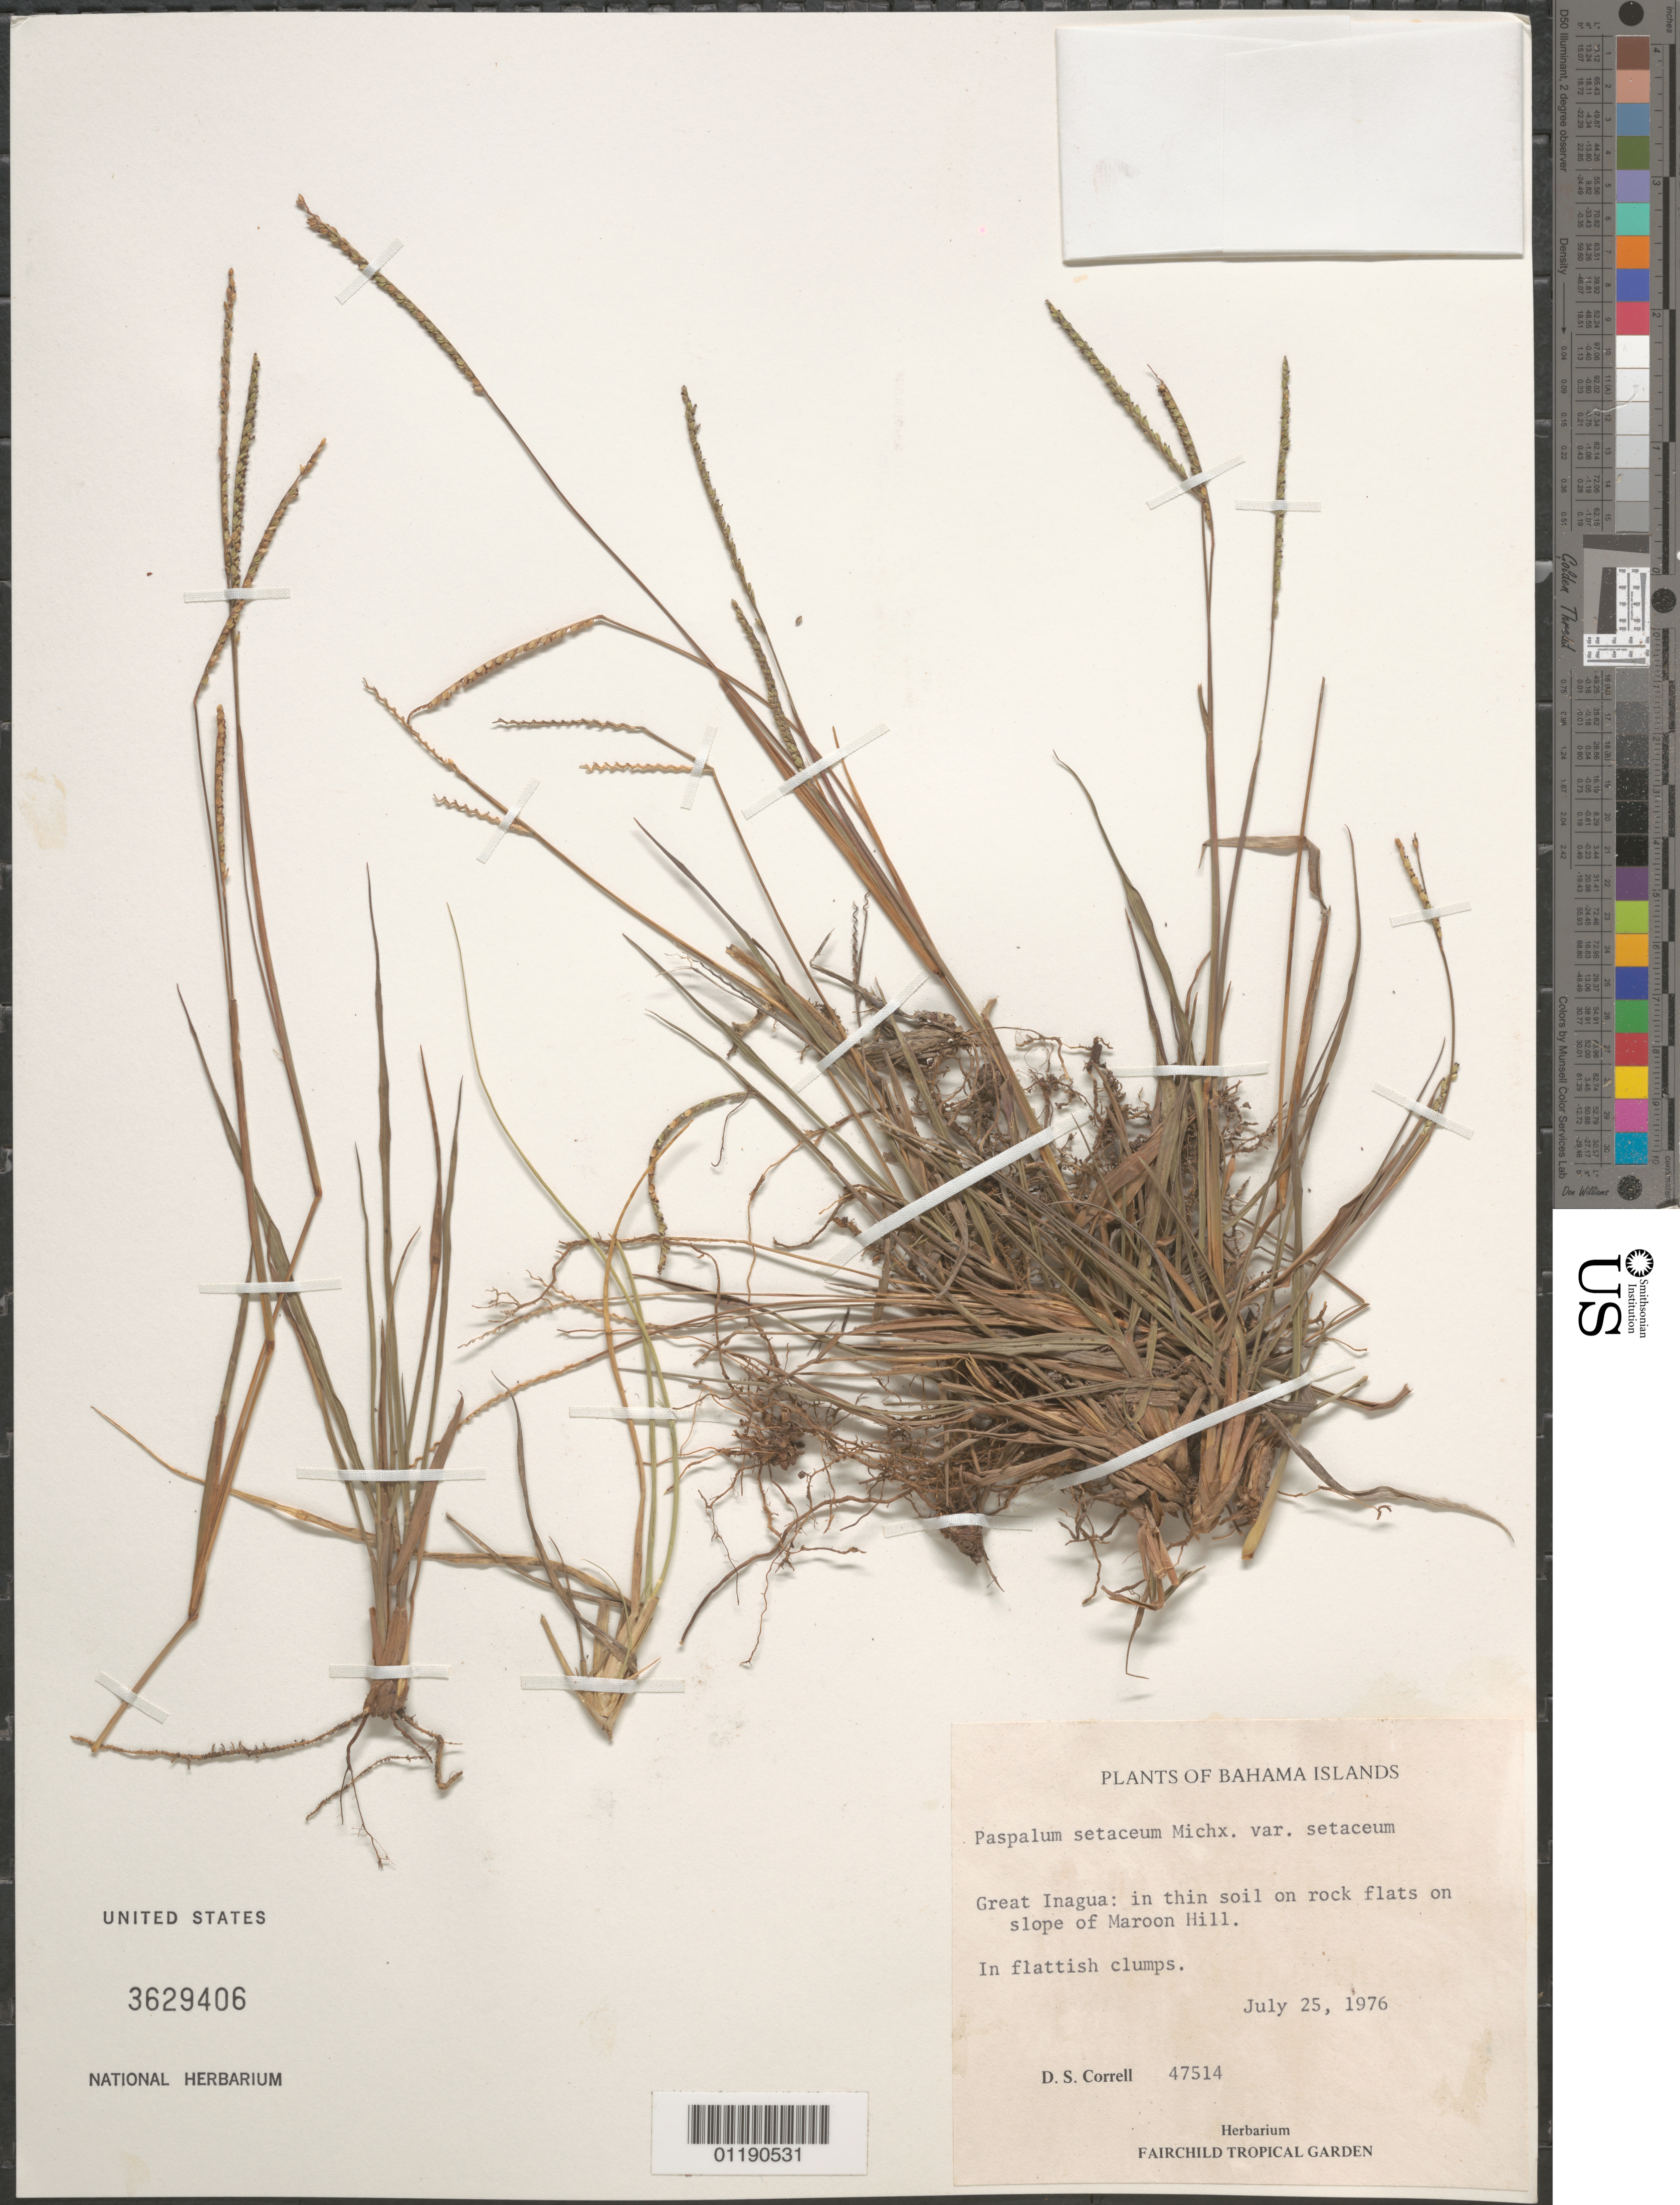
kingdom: Plantae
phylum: Tracheophyta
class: Liliopsida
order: Poales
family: Poaceae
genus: Paspalum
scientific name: Paspalum setaceum var. setaceum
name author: Michx.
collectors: D. S. Correll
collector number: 47514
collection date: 1976-07-25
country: Bahamas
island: Great Inagua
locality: Great Inagua: on slope of Maroon Hill.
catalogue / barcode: US 3629406